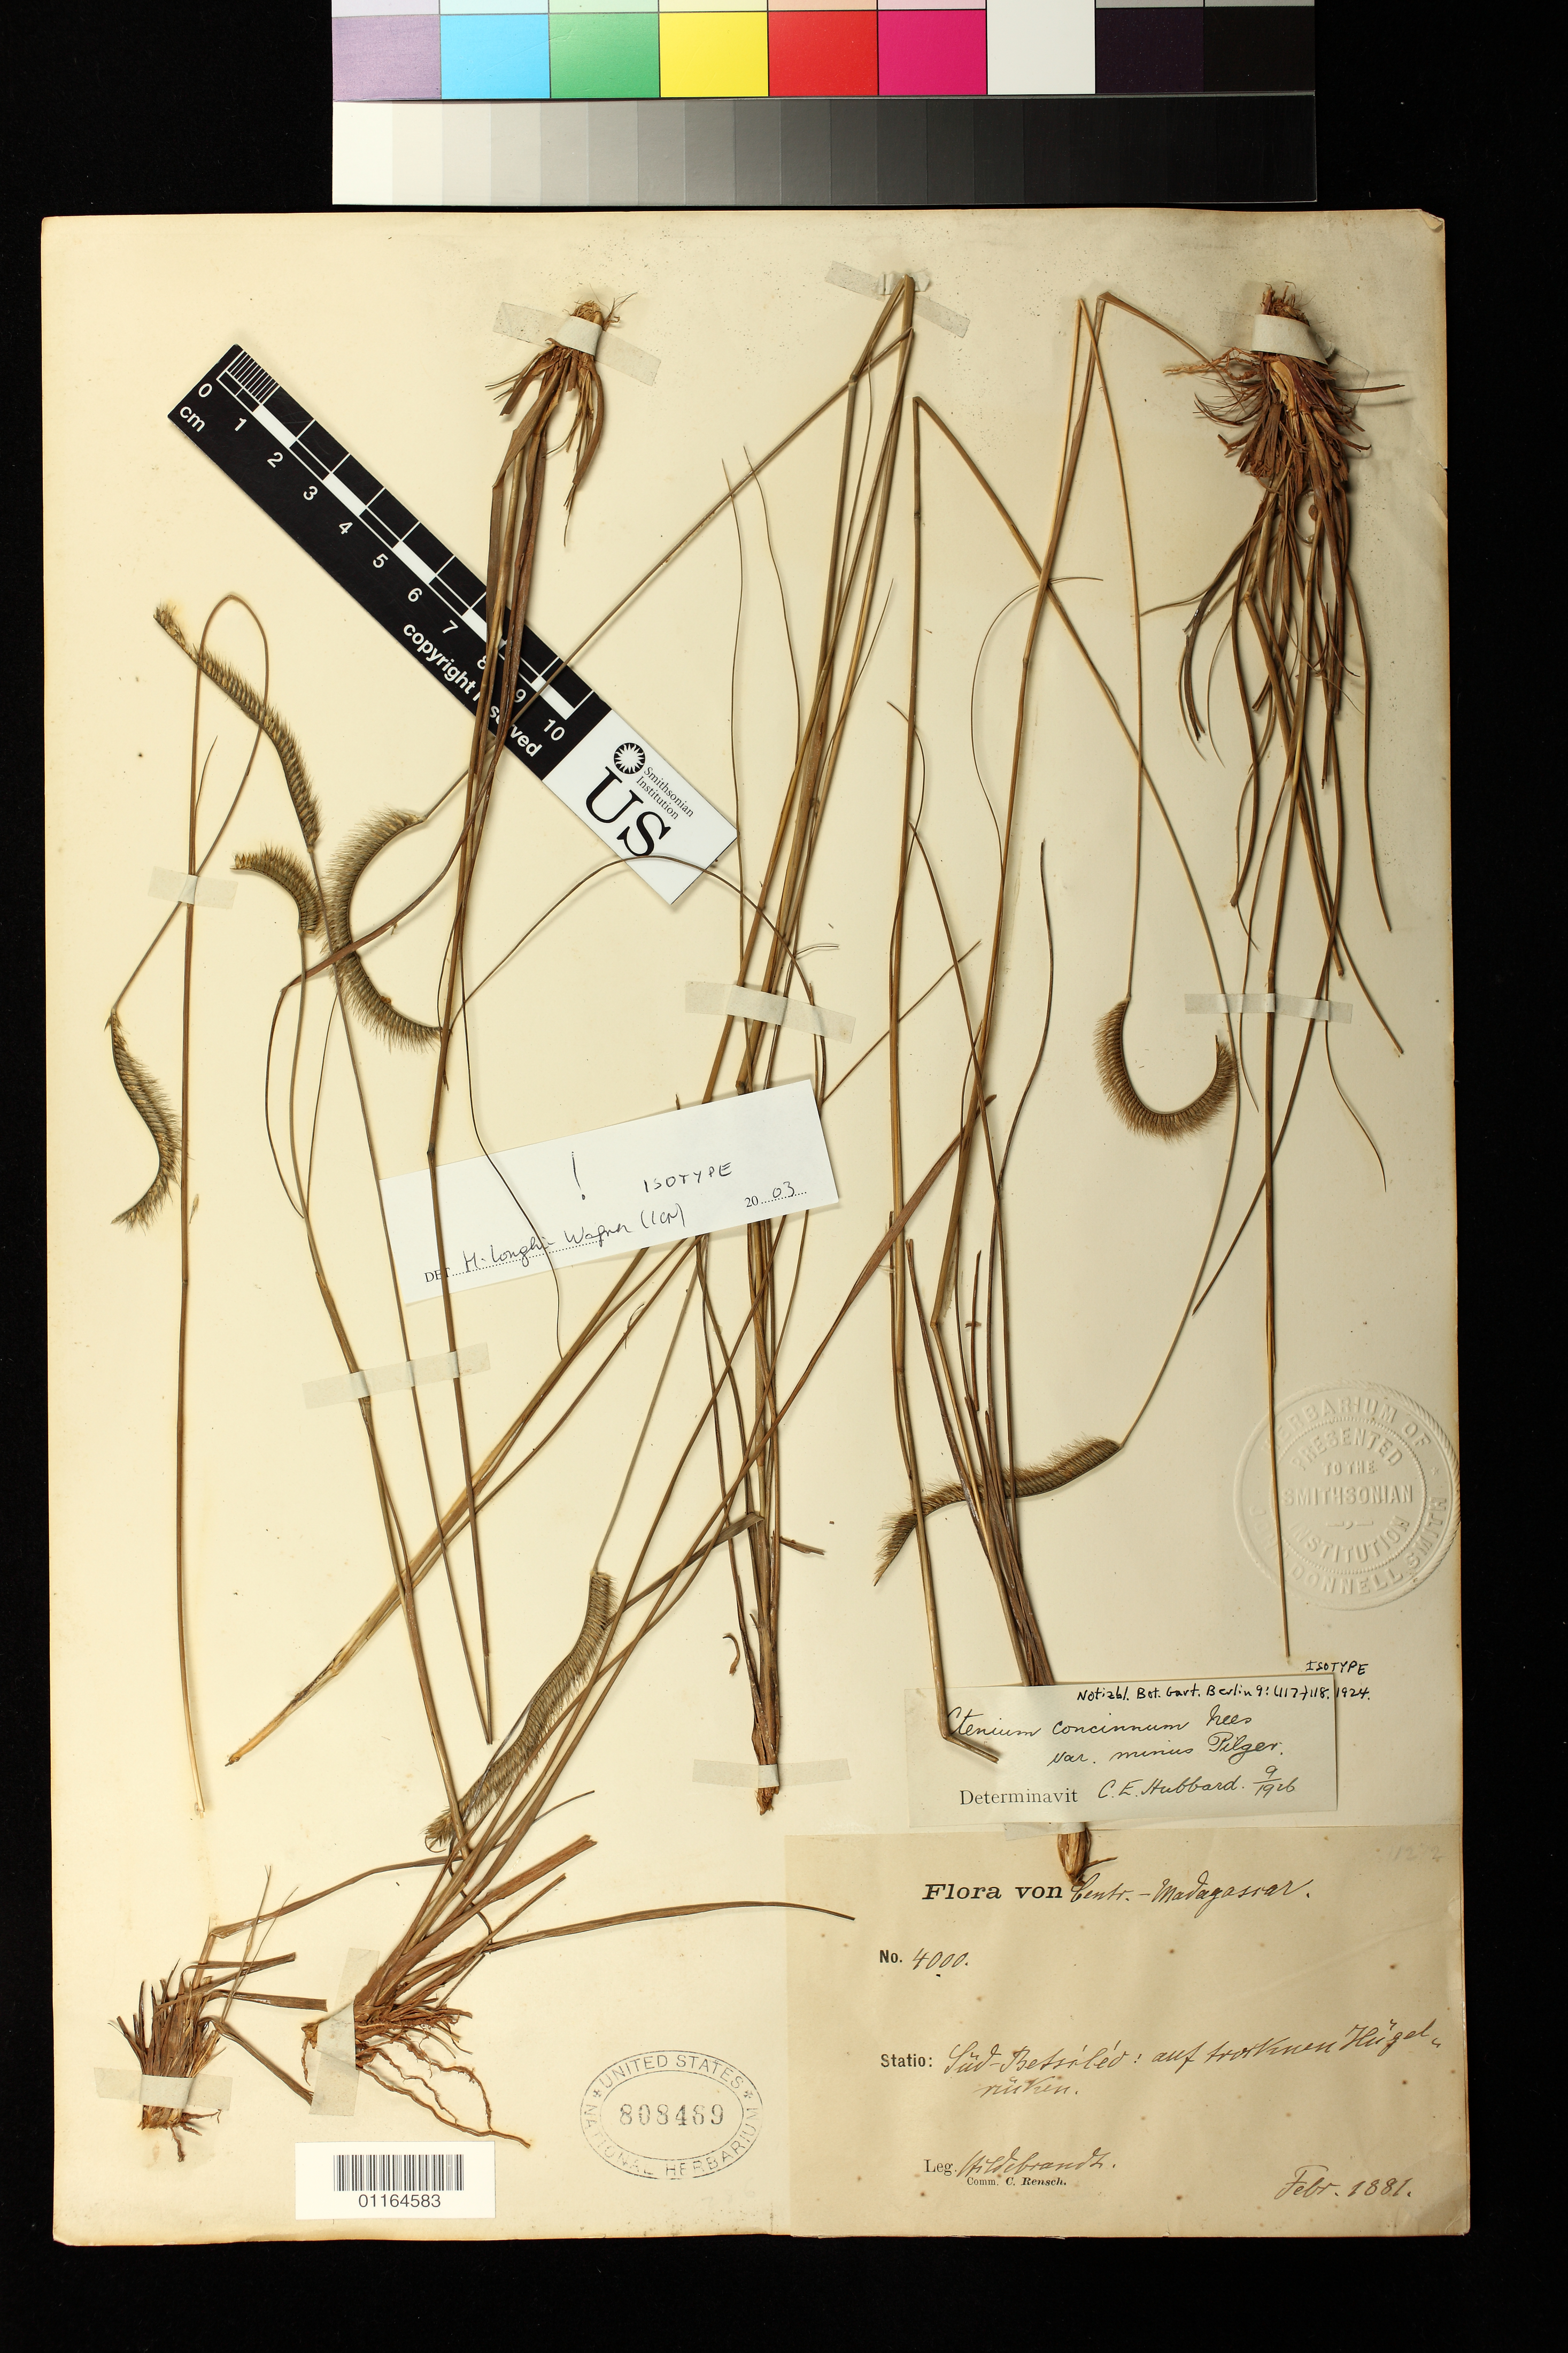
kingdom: Plantae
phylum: Tracheophyta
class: Liliopsida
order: Poales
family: Poaceae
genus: Ctenium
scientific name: Ctenium concinnum var. minus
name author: Pilg.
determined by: Longhi-Wagner, Hilda M.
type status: Isotype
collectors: J. Hildebrandt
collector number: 4000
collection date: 1881-02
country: Madagascar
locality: Süd-Betsileo, auf trockenen Hügelrücken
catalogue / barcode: US 808489